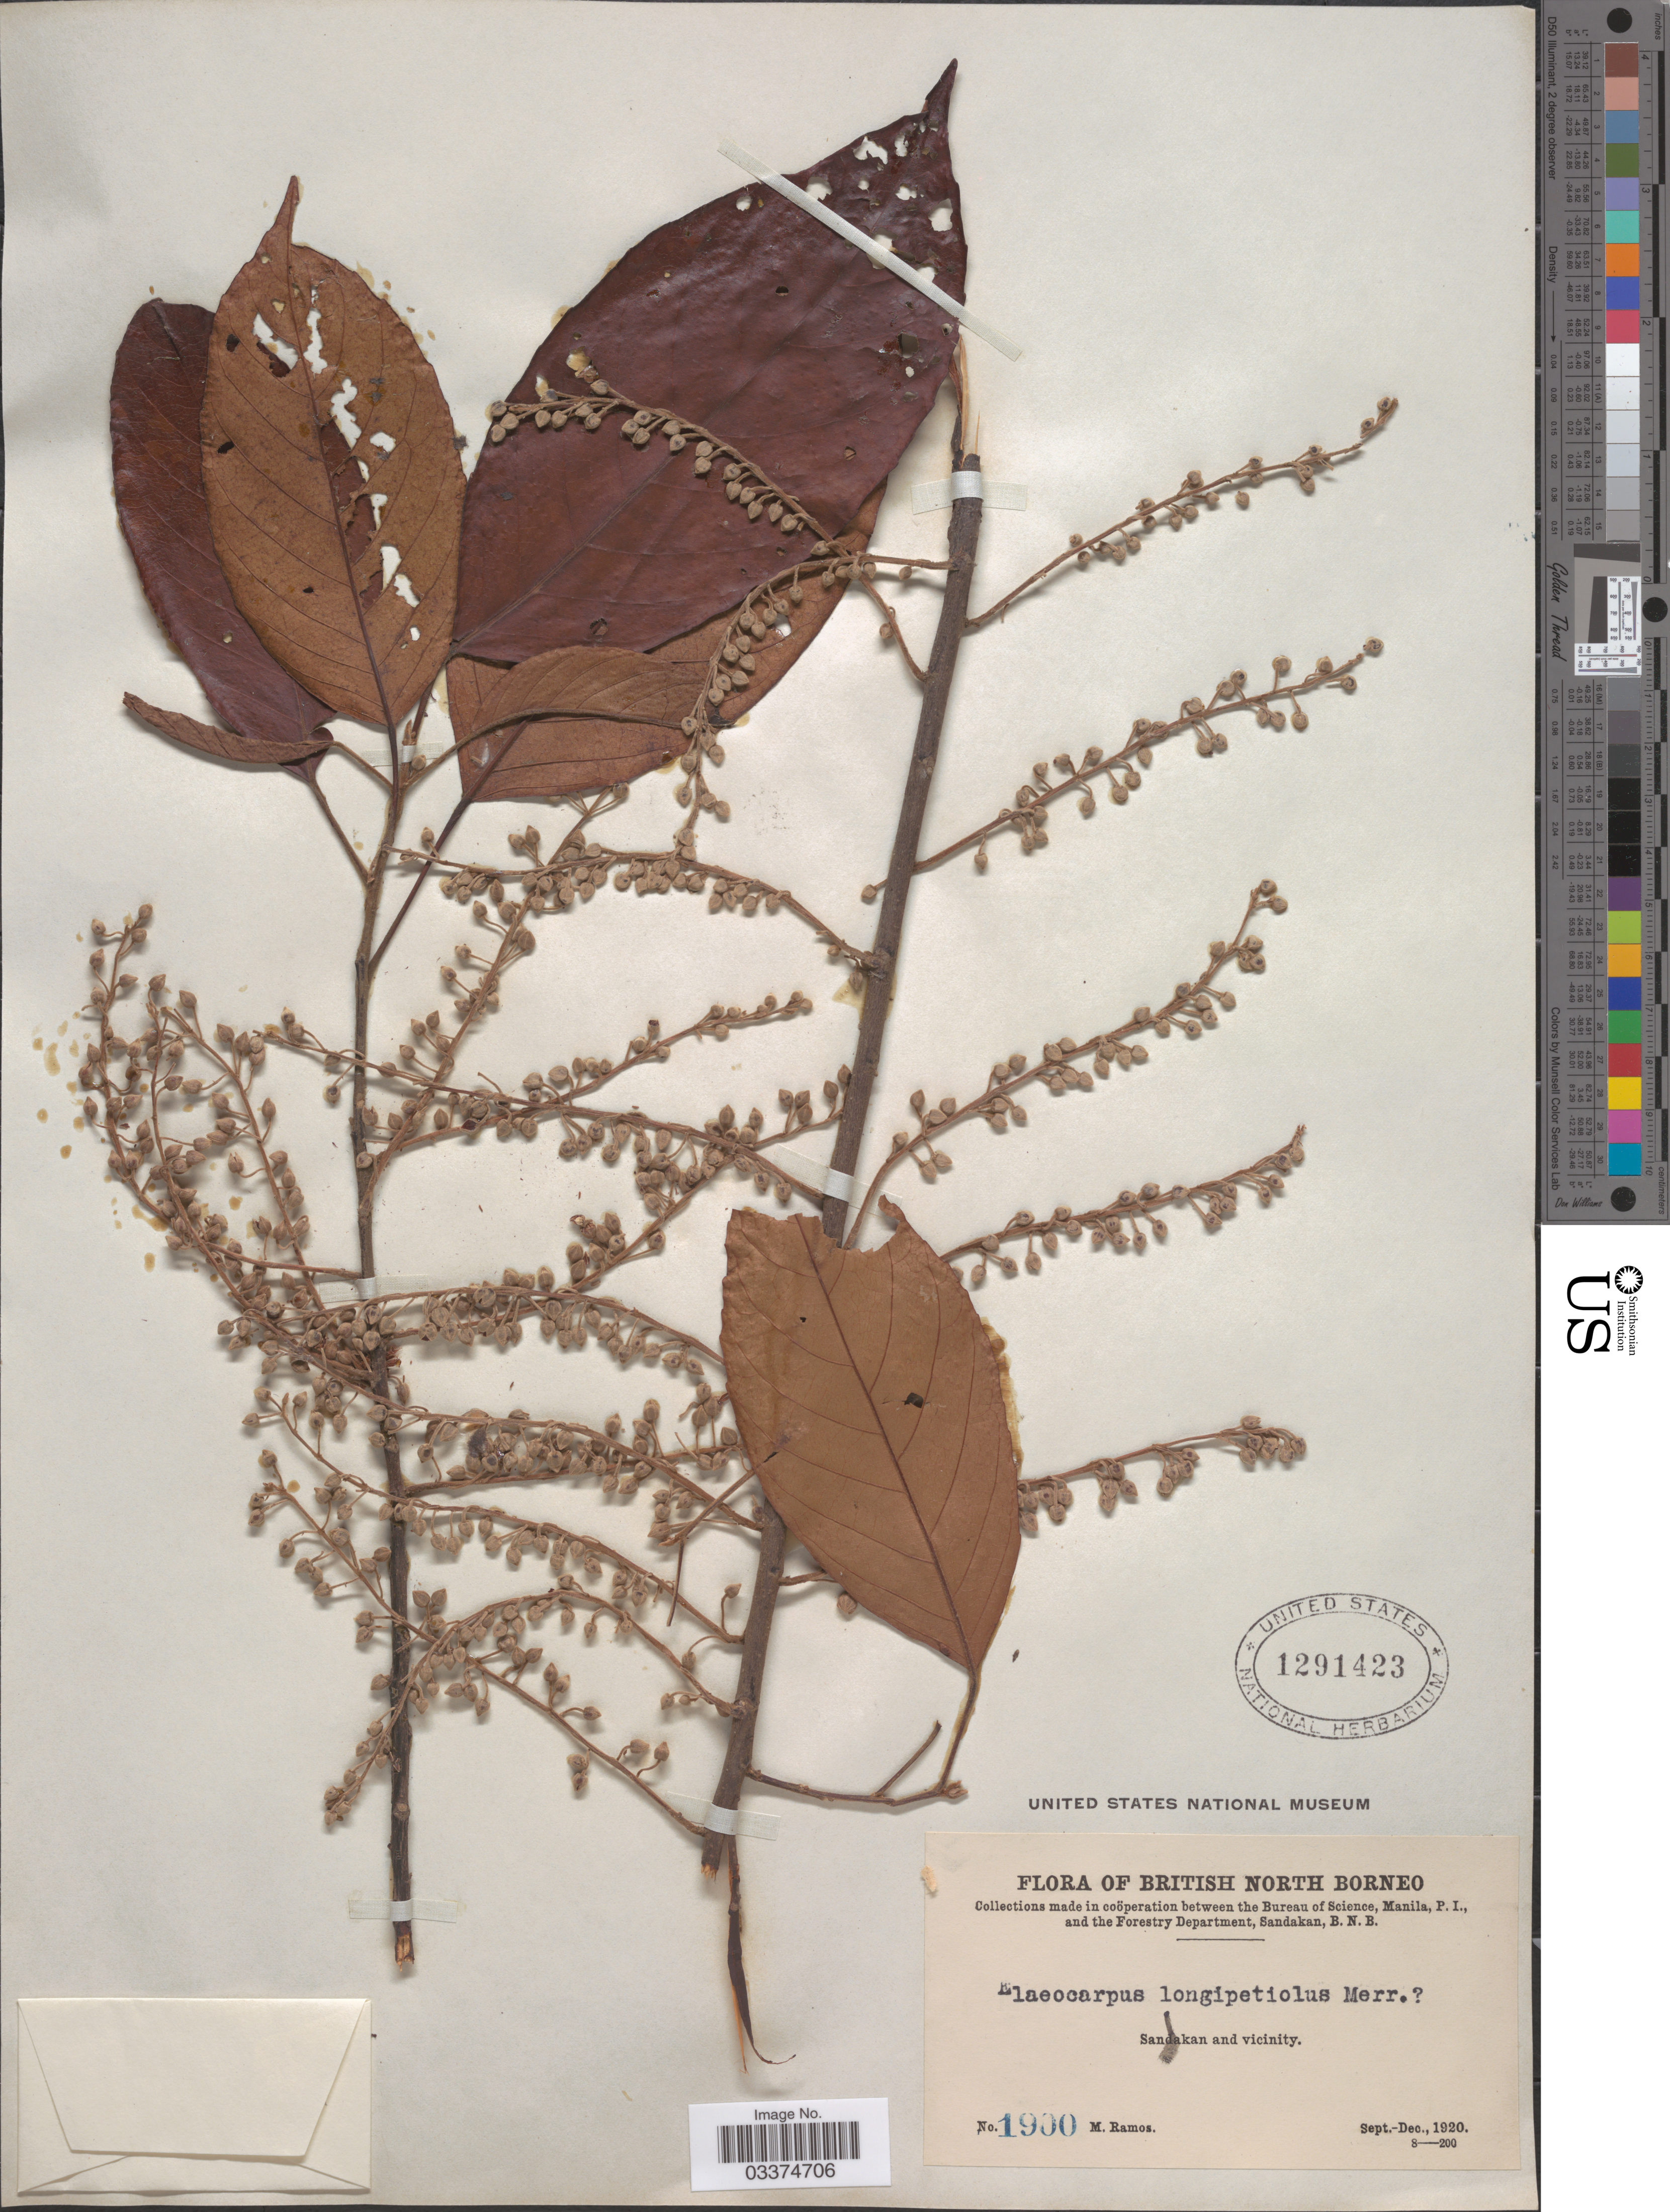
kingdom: Plantae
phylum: Tracheophyta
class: Magnoliopsida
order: Oxalidales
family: Elaeocarpaceae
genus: Elaeocarpus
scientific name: Elaeocarpus stipularis var. longipetiolatus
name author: Merr.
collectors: M. Ramos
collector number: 1900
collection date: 1920-09/1920-12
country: Malaysia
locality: British North Borneo. Sandakan and vicinity.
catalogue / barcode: US 1291423